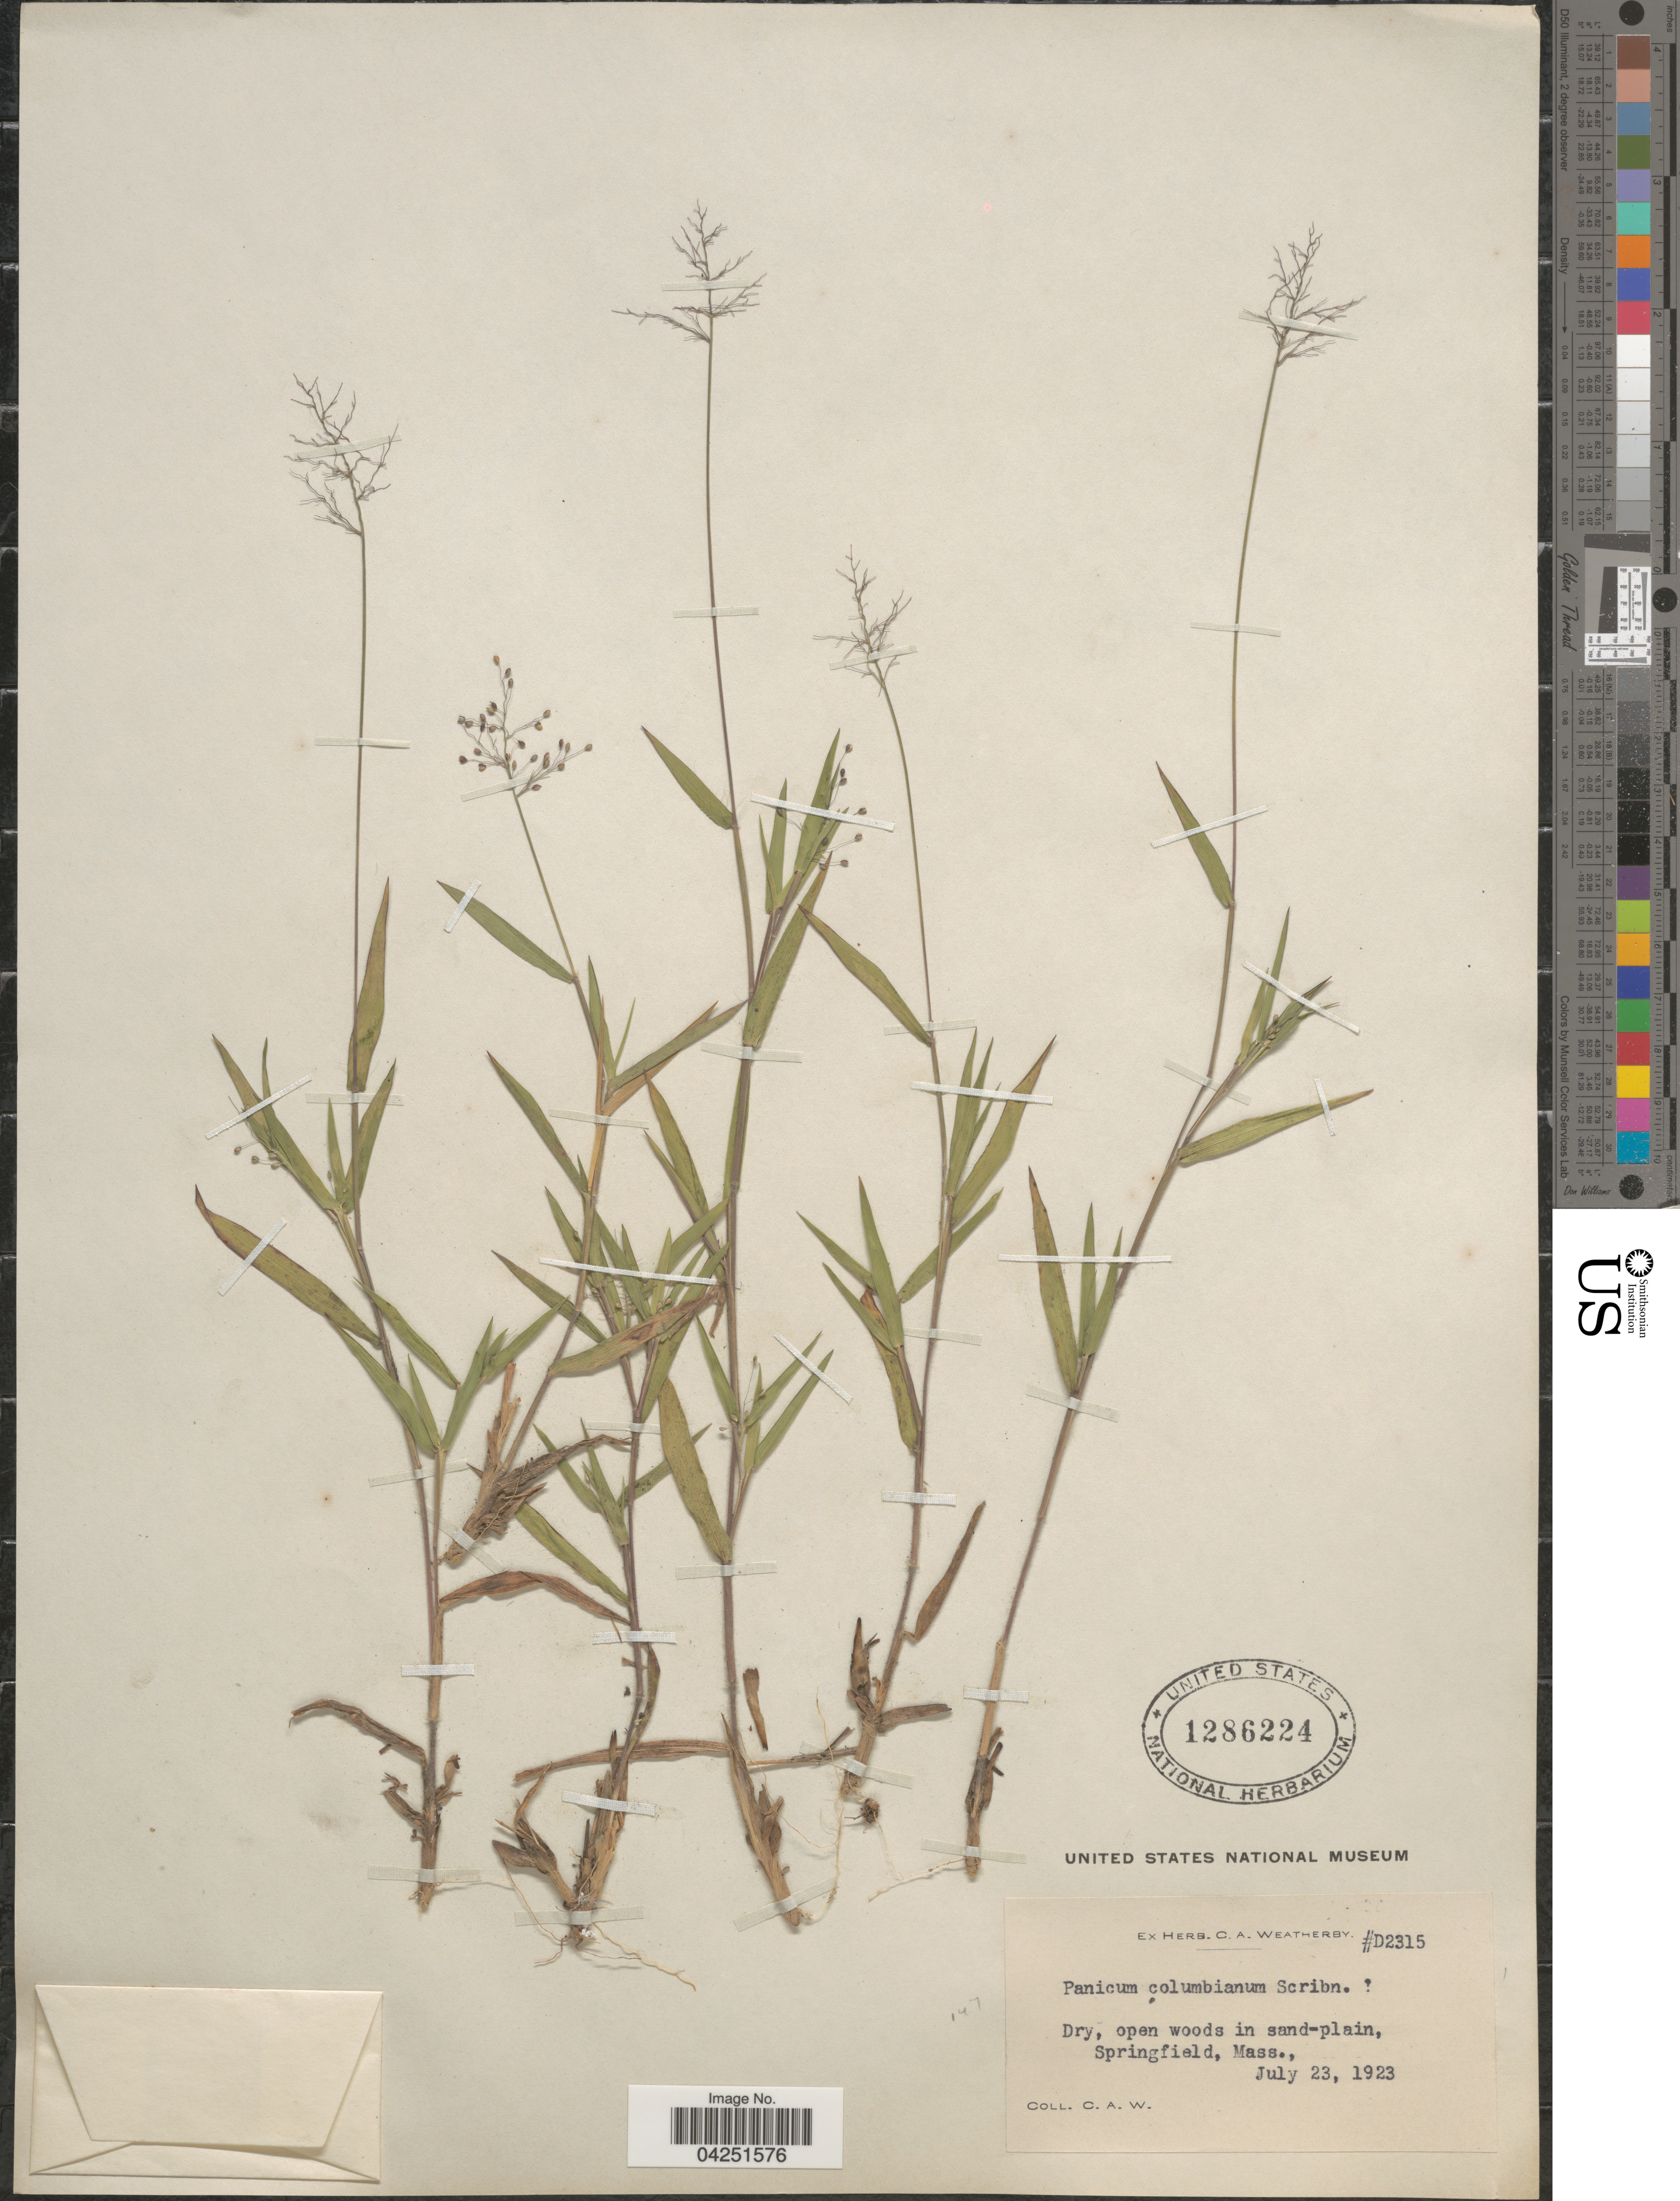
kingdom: Plantae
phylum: Tracheophyta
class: Liliopsida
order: Poales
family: Poaceae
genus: Dichanthelium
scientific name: Dichanthelium acuminatum var. acuminatum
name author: (Sw.) Gould & C.A. Clark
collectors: C. A. Weatherby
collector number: D2315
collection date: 1923-07-23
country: United States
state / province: Massachusetts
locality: Springfield.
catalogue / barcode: US 1286224